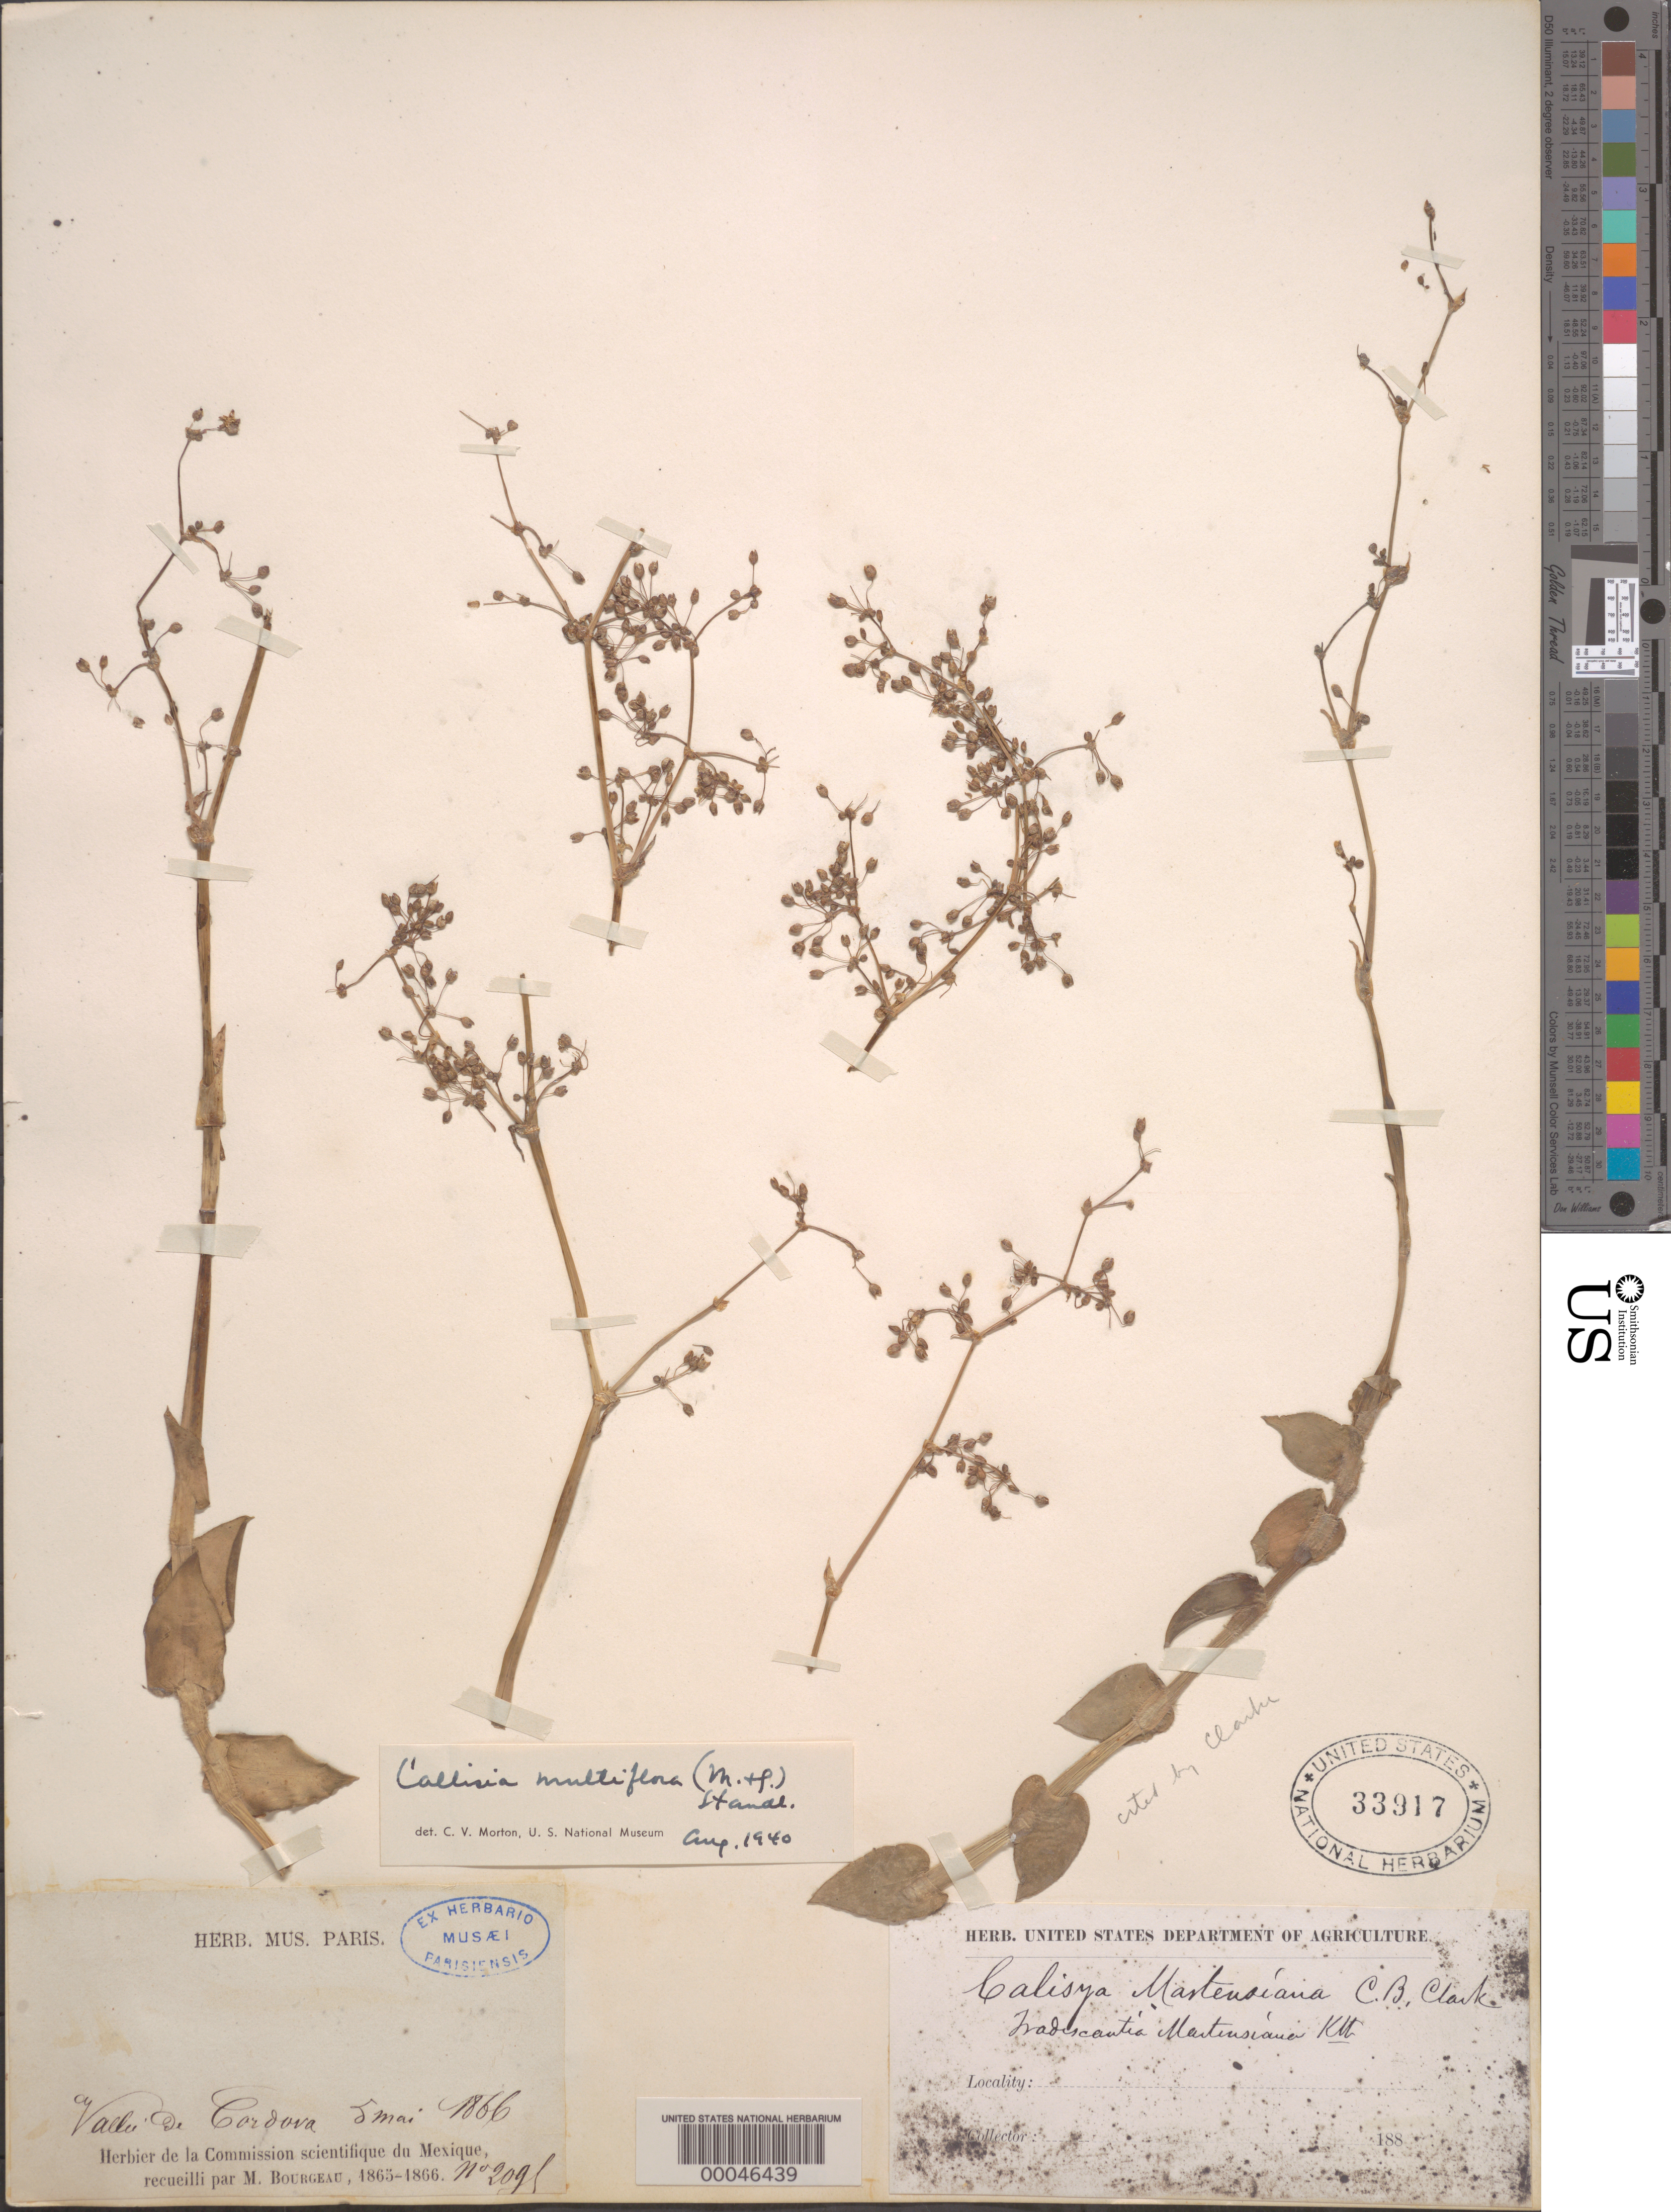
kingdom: Plantae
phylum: Tracheophyta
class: Liliopsida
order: Commelinales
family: Commelinaceae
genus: Callisia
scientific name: Callisia multiflora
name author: (M. Martens & Galeotti) Standl.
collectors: E. Bourgeau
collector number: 2091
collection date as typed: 05 May 1866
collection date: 1866-05-05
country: Mexico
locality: Vallee de cordova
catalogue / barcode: US 33917